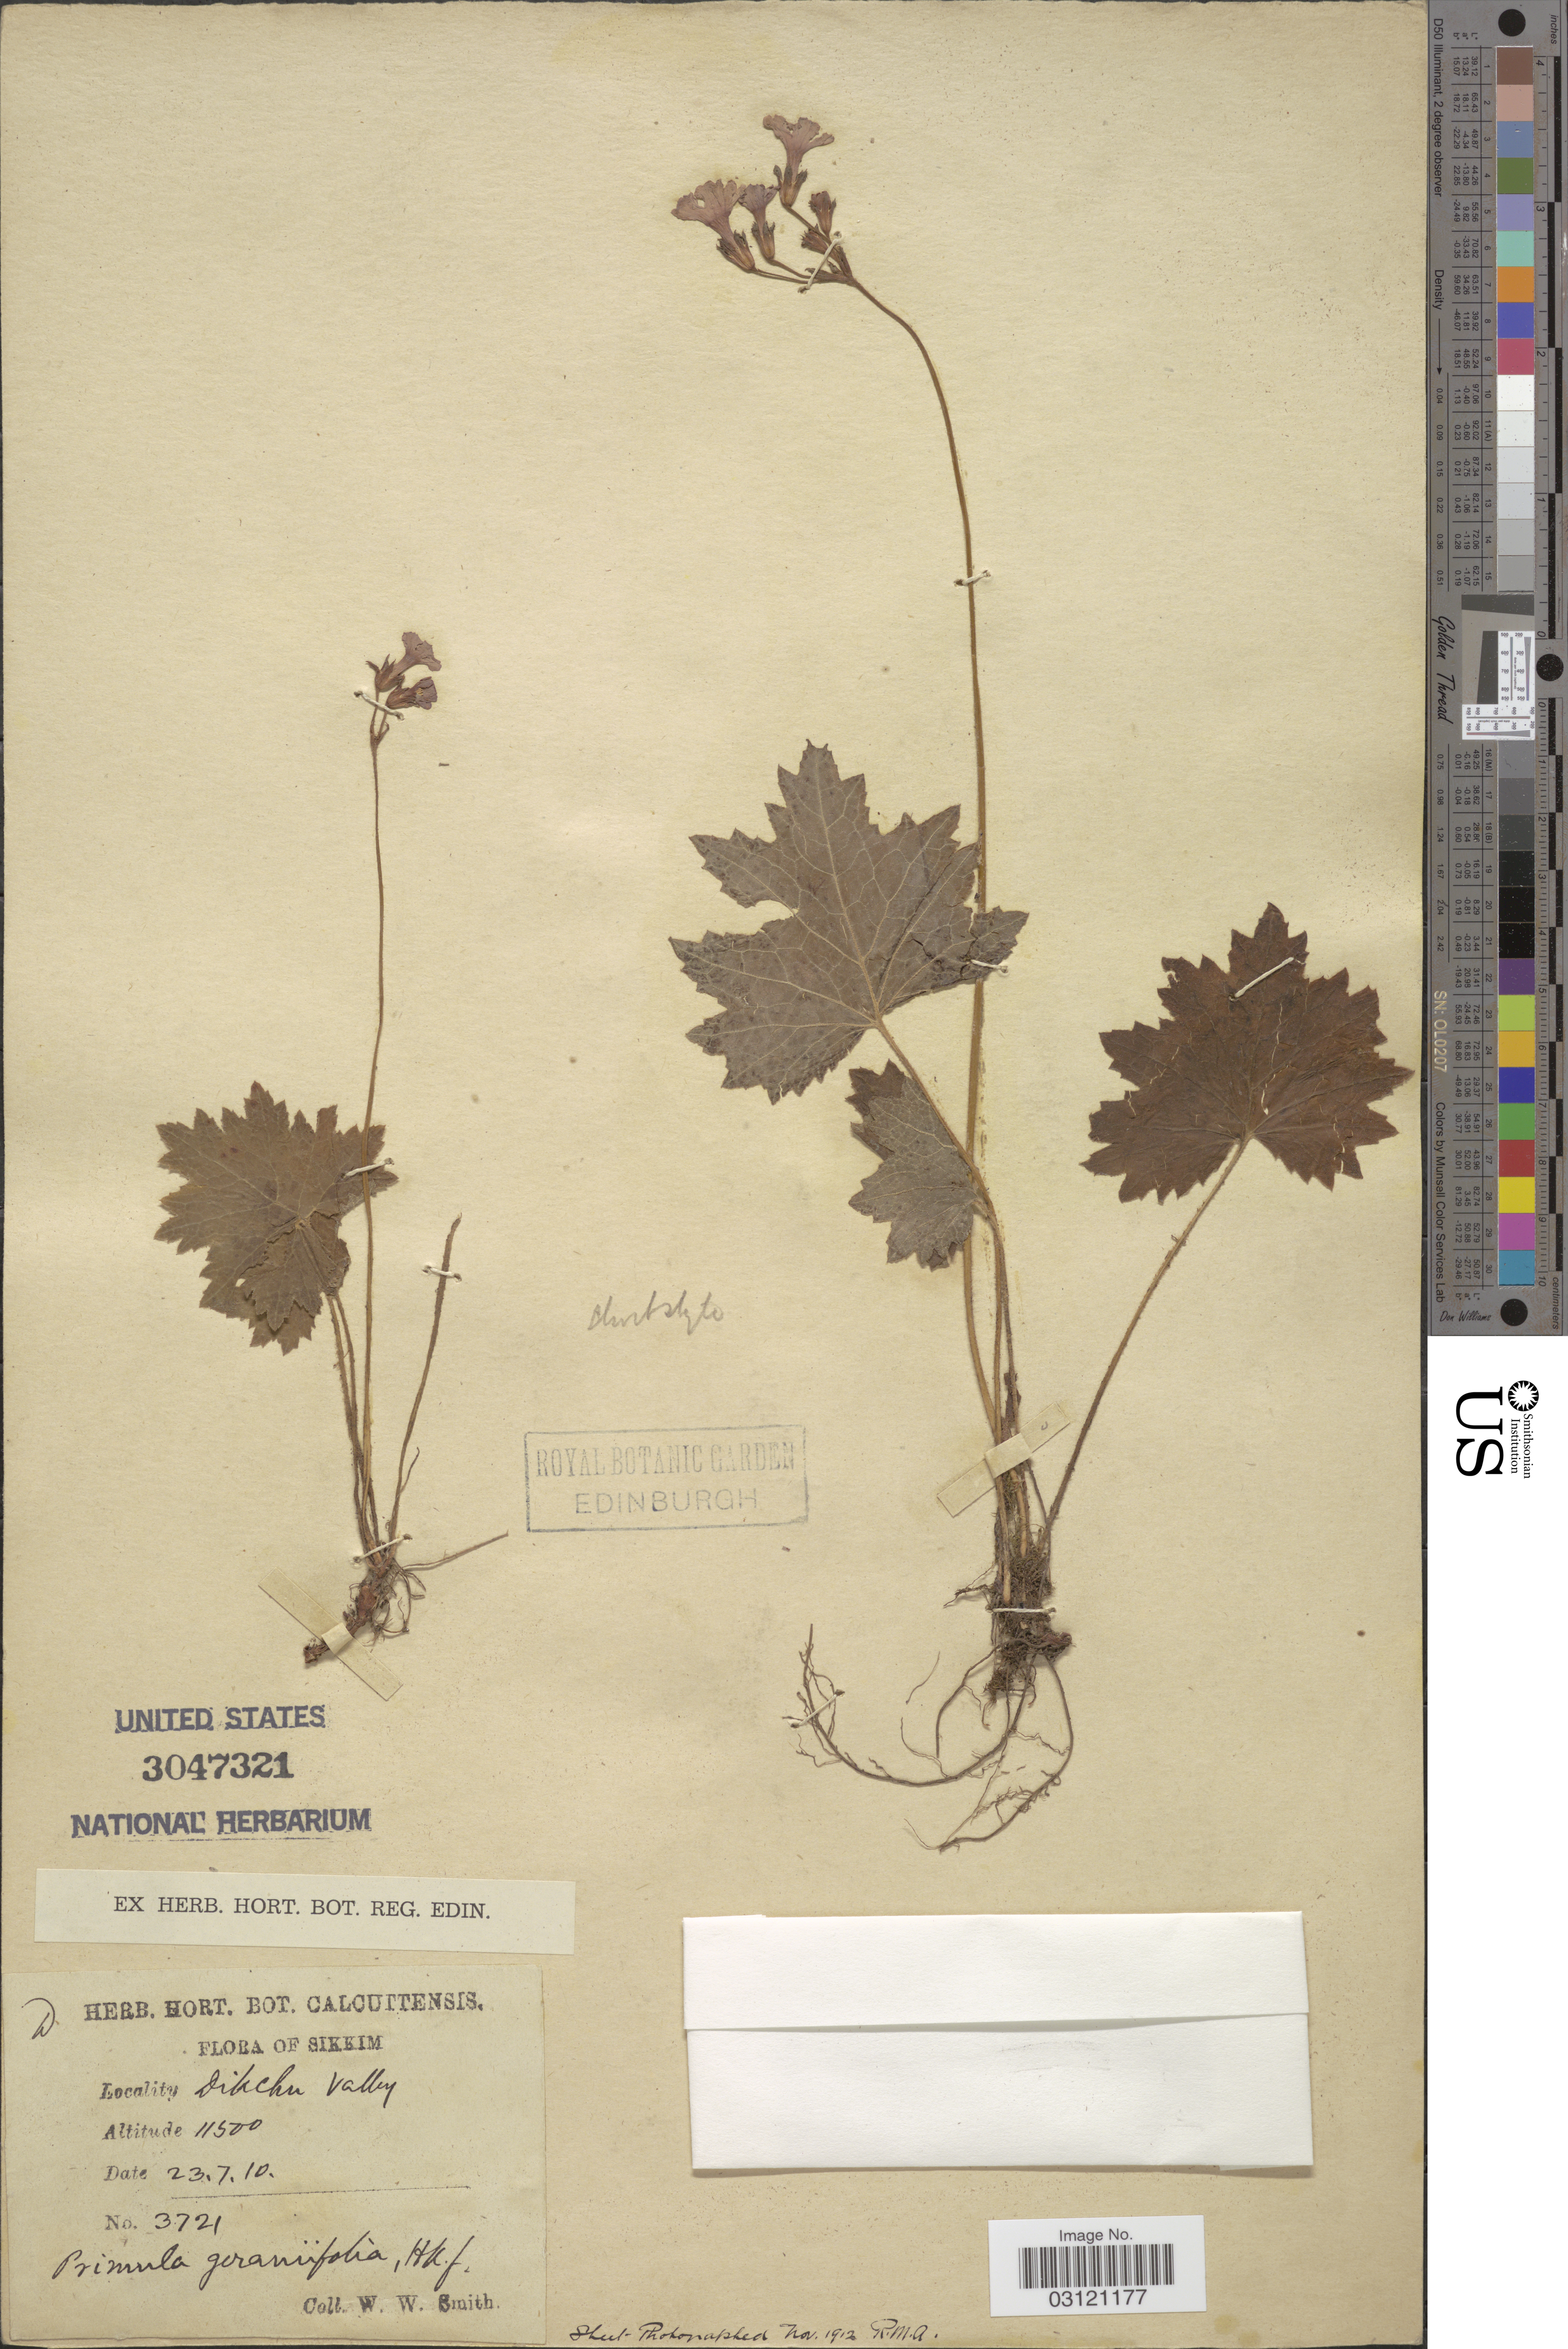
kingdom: Plantae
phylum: Tracheophyta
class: Magnoliopsida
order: Ericales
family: Primulaceae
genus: Primula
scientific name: Primula geraniifolia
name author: Hook. f.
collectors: W. W. Smith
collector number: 3721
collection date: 1910-07-23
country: India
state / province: Sikkim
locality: Dikchu Valley.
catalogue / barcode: US 3047321